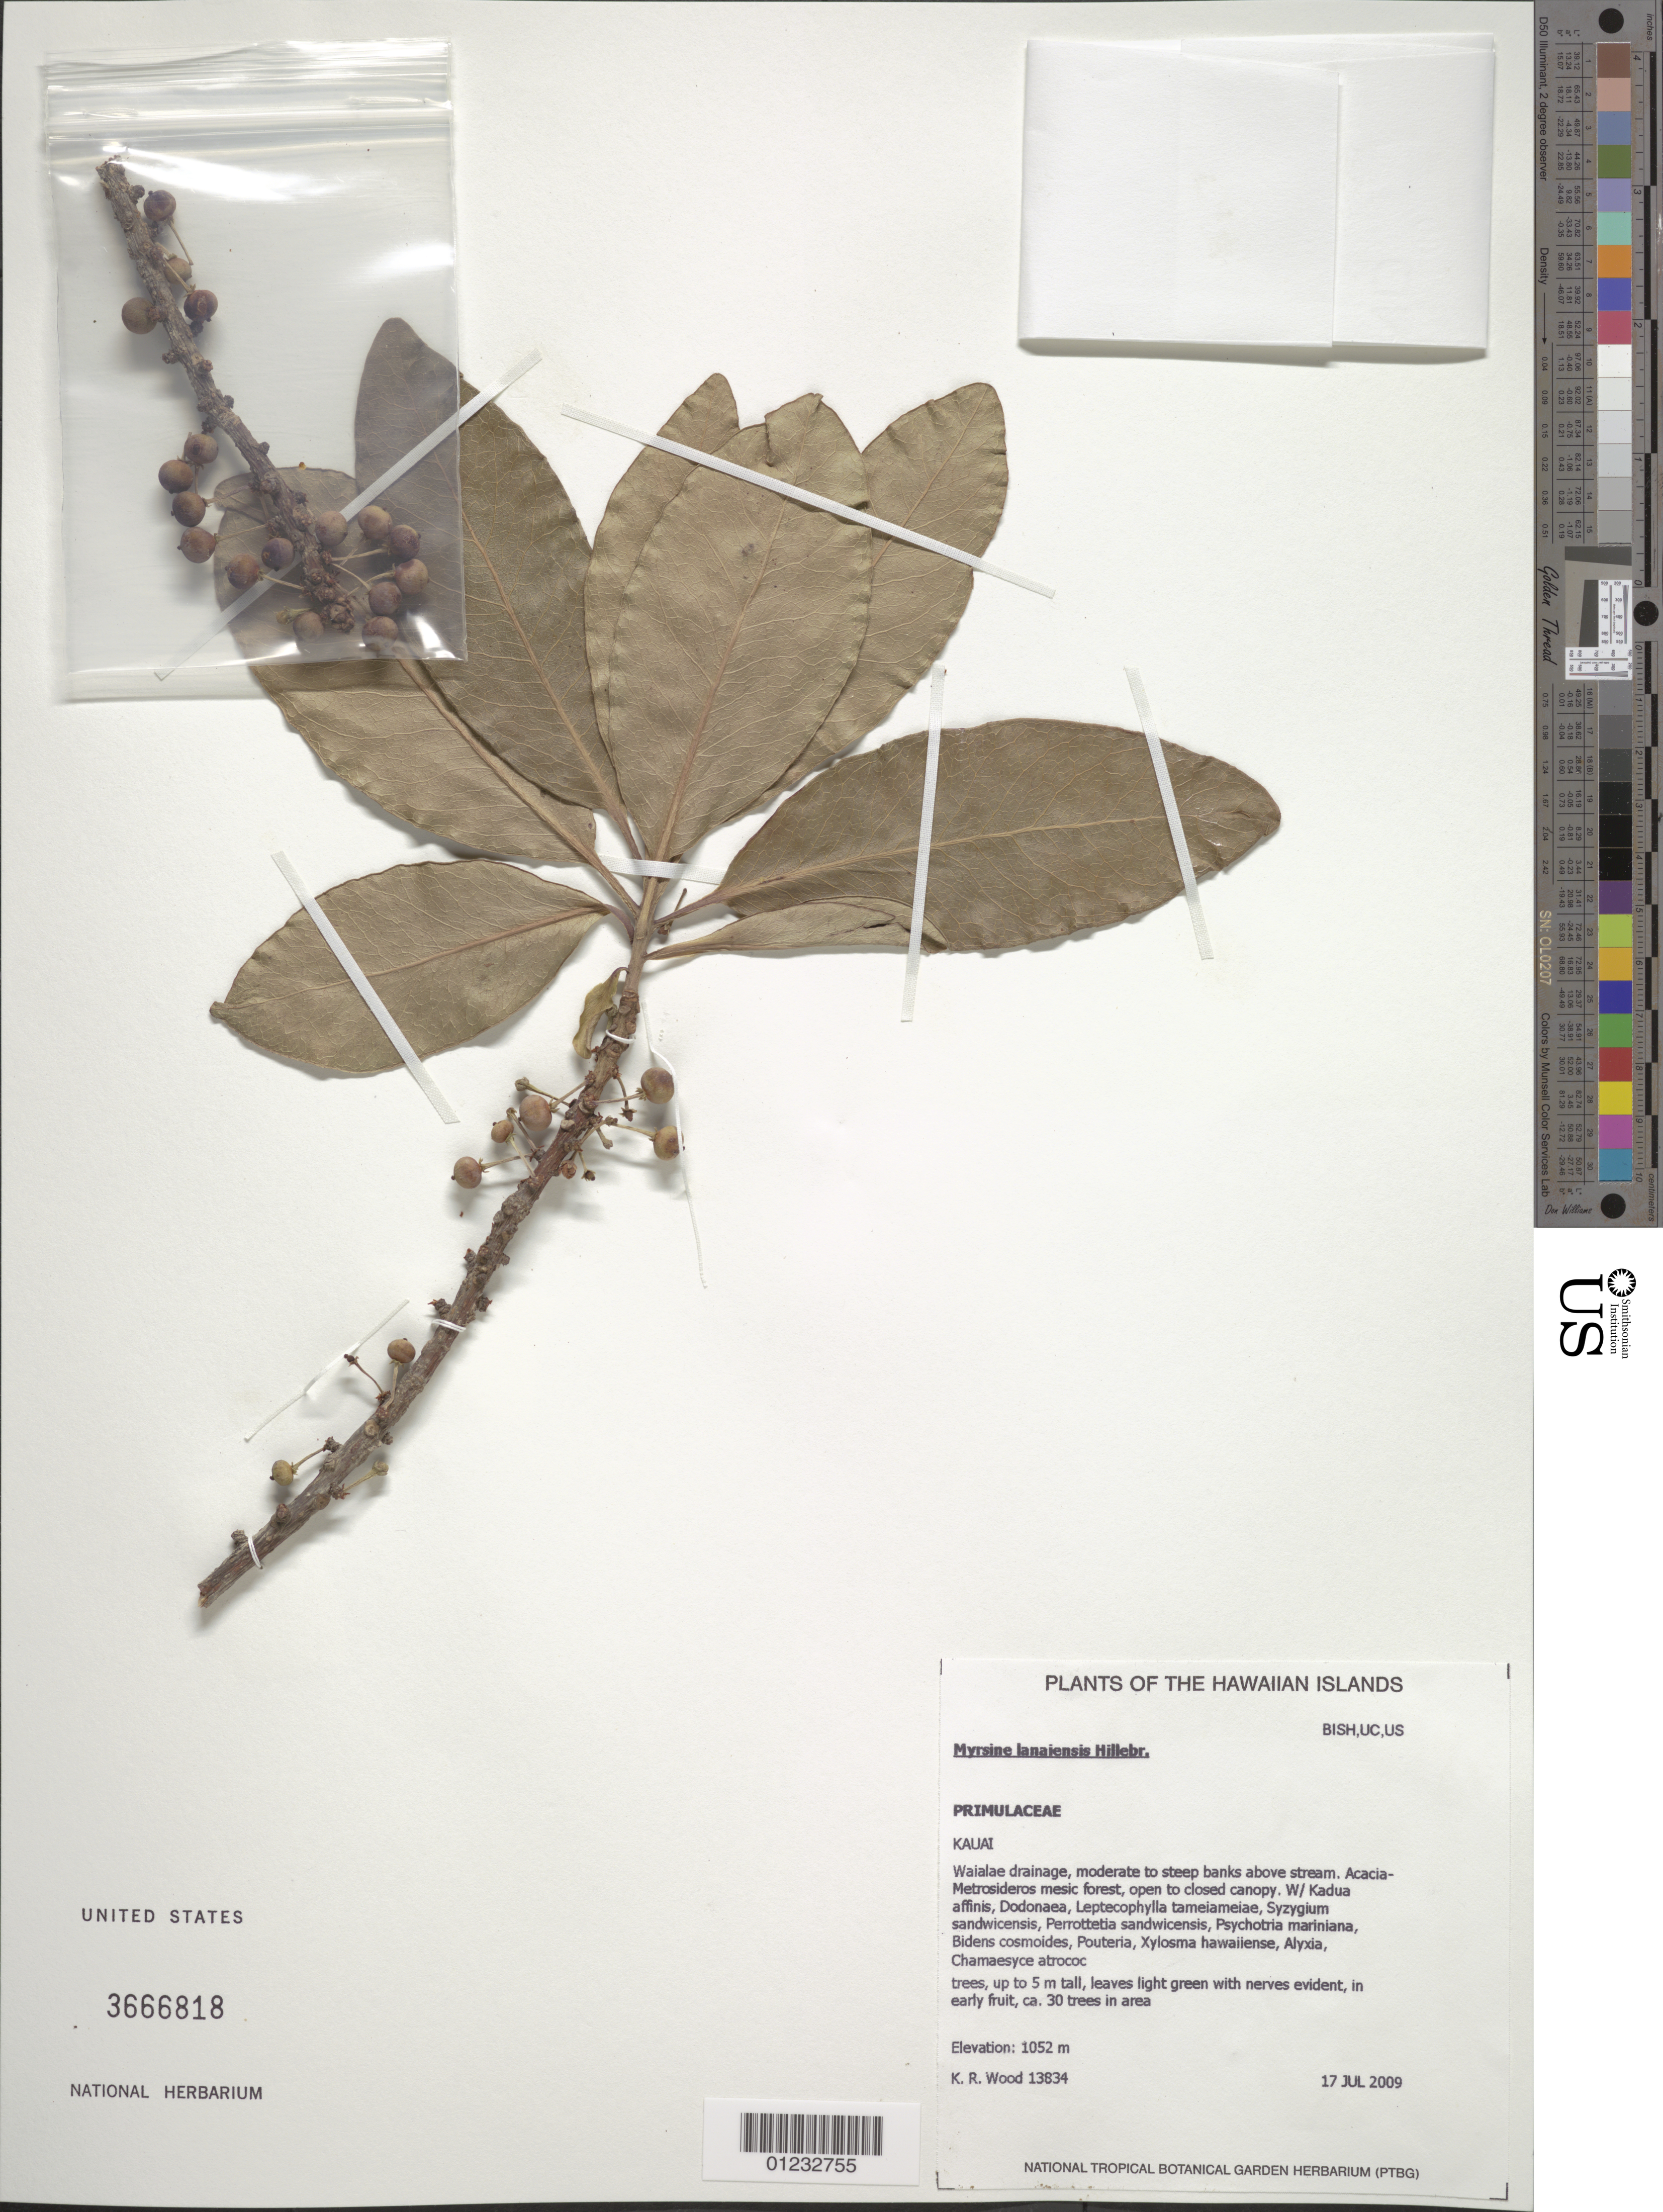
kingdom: Plantae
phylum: Tracheophyta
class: Magnoliopsida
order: Ericales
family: Primulaceae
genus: Myrsine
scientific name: Myrsine lanaiensis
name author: Hillebr.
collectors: K. R. Wood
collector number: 13834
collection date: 2009-07-17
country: United States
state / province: Hawaii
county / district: Kaui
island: Kaua'i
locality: Waialae drainage, moderate to steep banks above stream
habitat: Mesic forest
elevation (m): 1052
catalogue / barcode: US 3666818